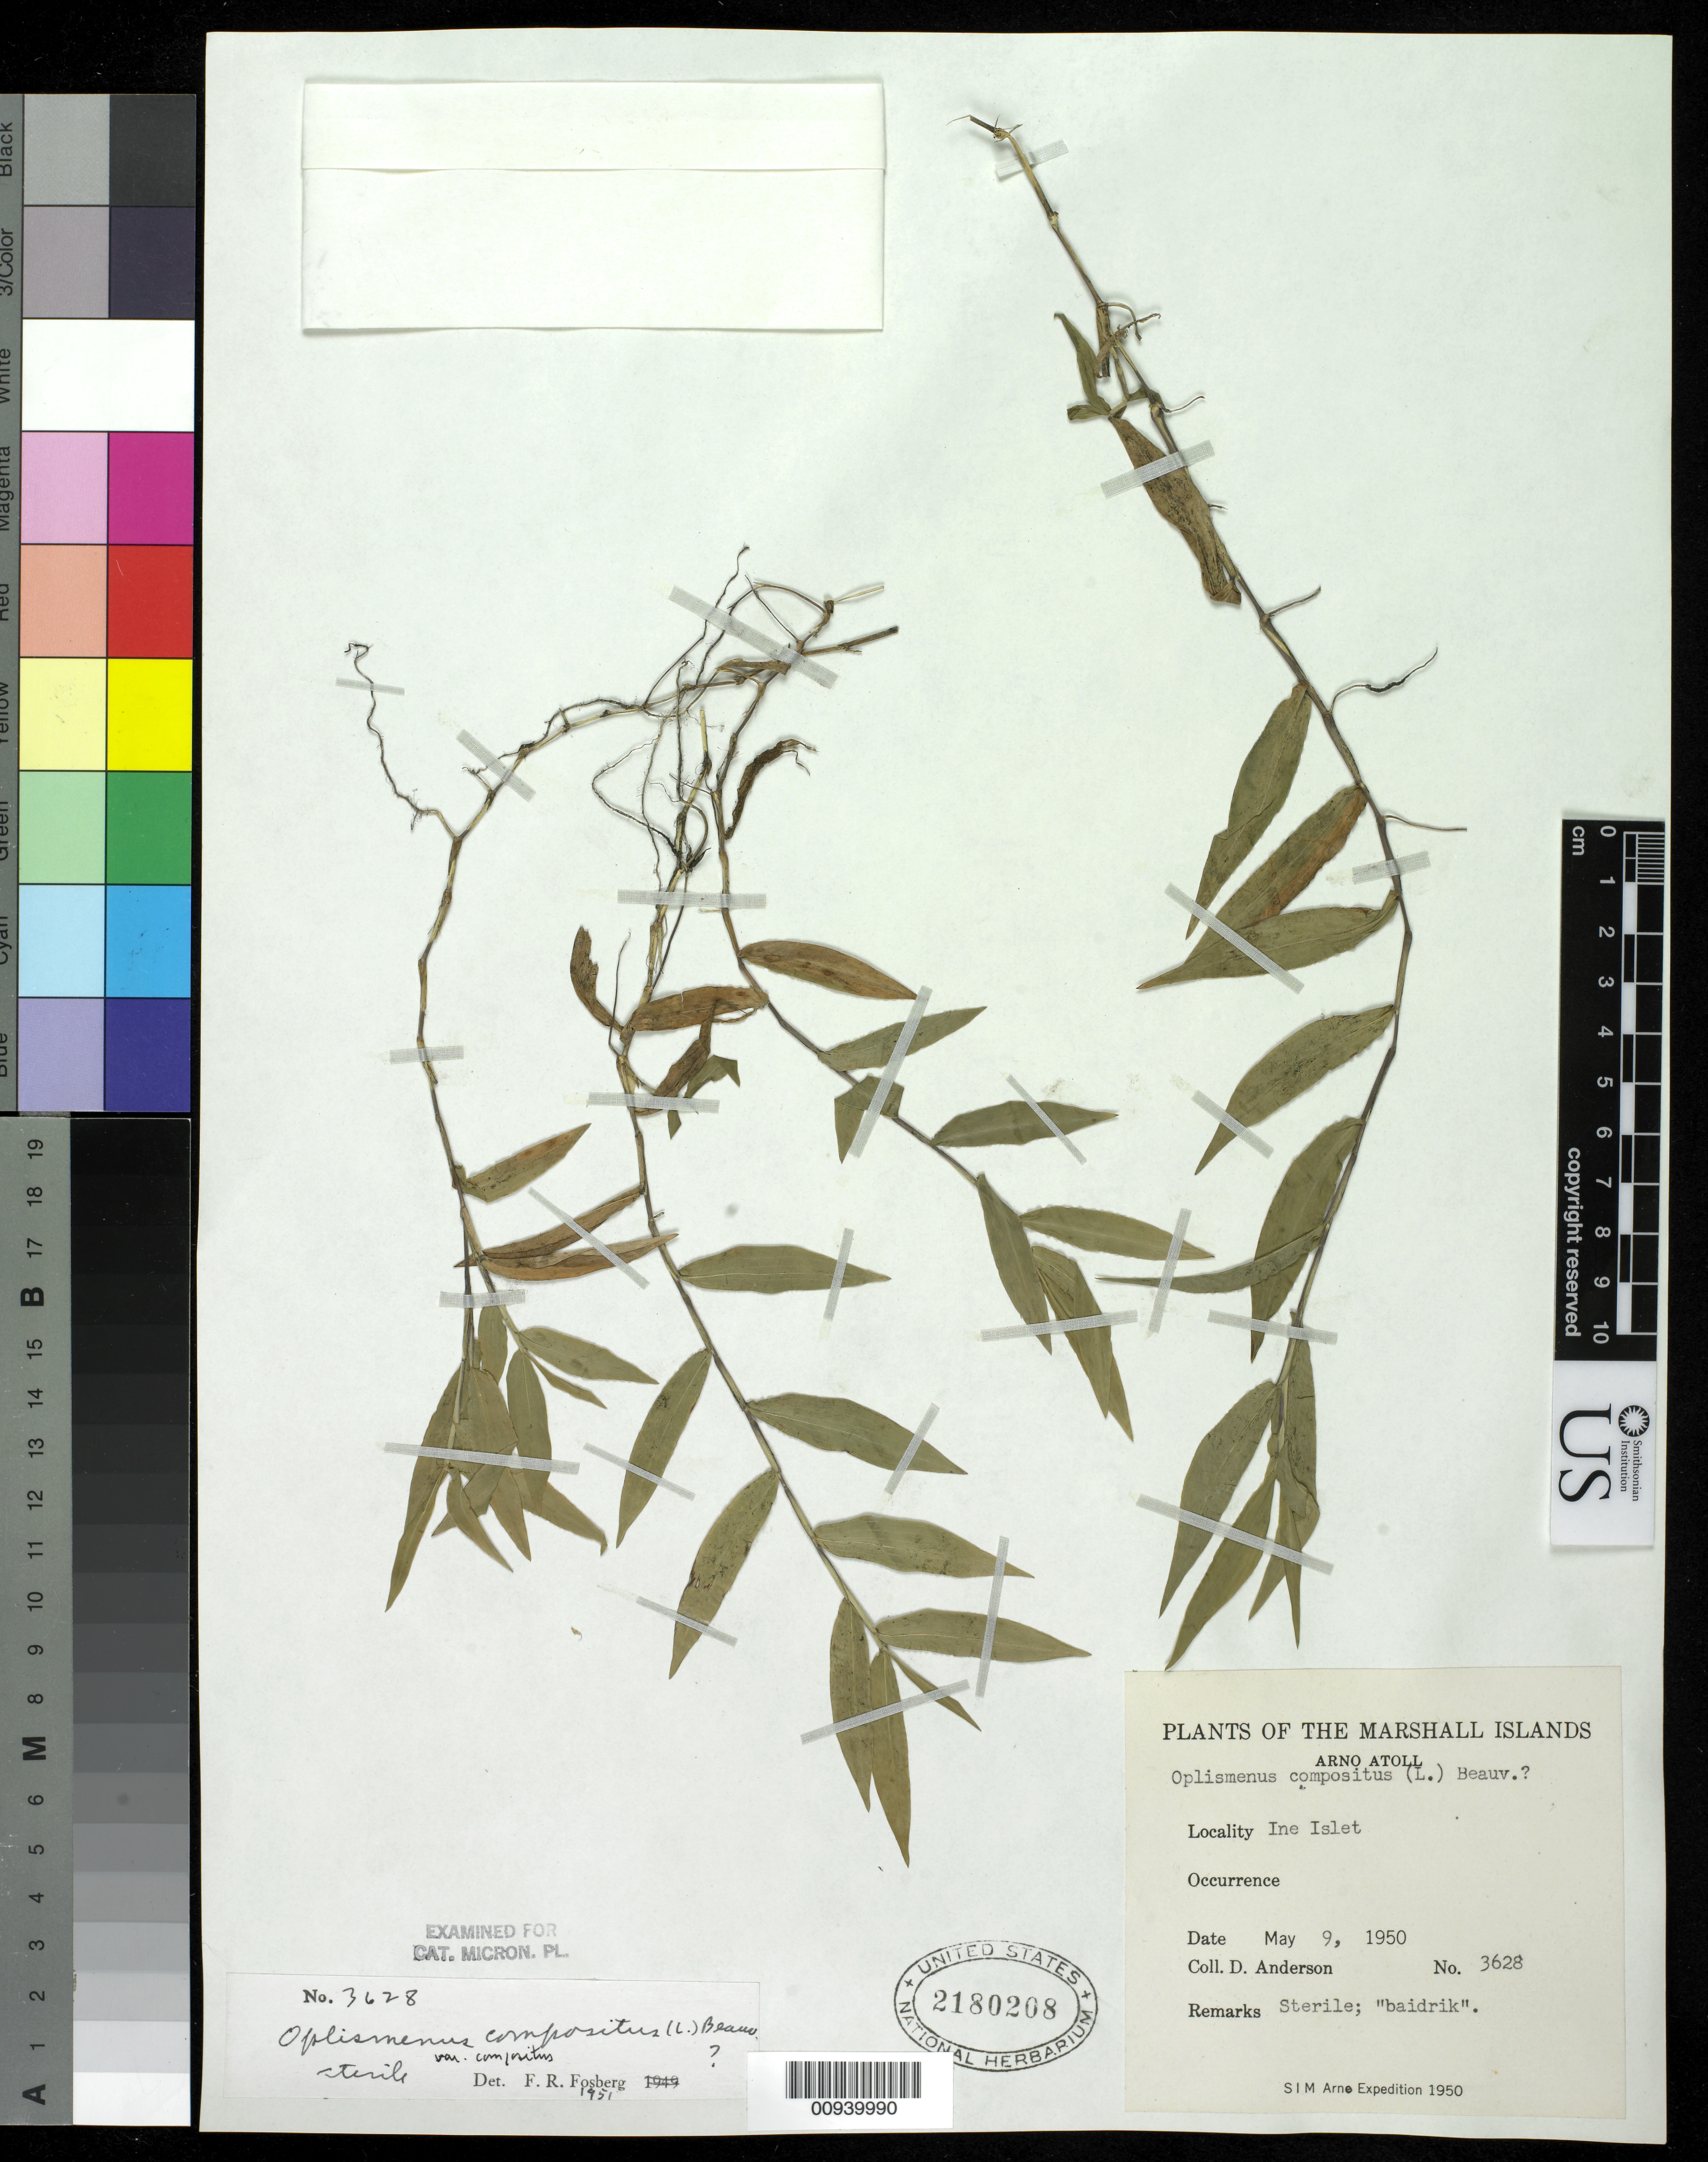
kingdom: Plantae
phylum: Tracheophyta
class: Liliopsida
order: Poales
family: Poaceae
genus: Oplismenus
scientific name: Oplismenus compositus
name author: (L.) P. Beauv.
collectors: D. Anderson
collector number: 3628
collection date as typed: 09 May 1950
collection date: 1950-05-09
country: Marshall Islands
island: Arno Atoll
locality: Ine Islet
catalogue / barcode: US 2180208